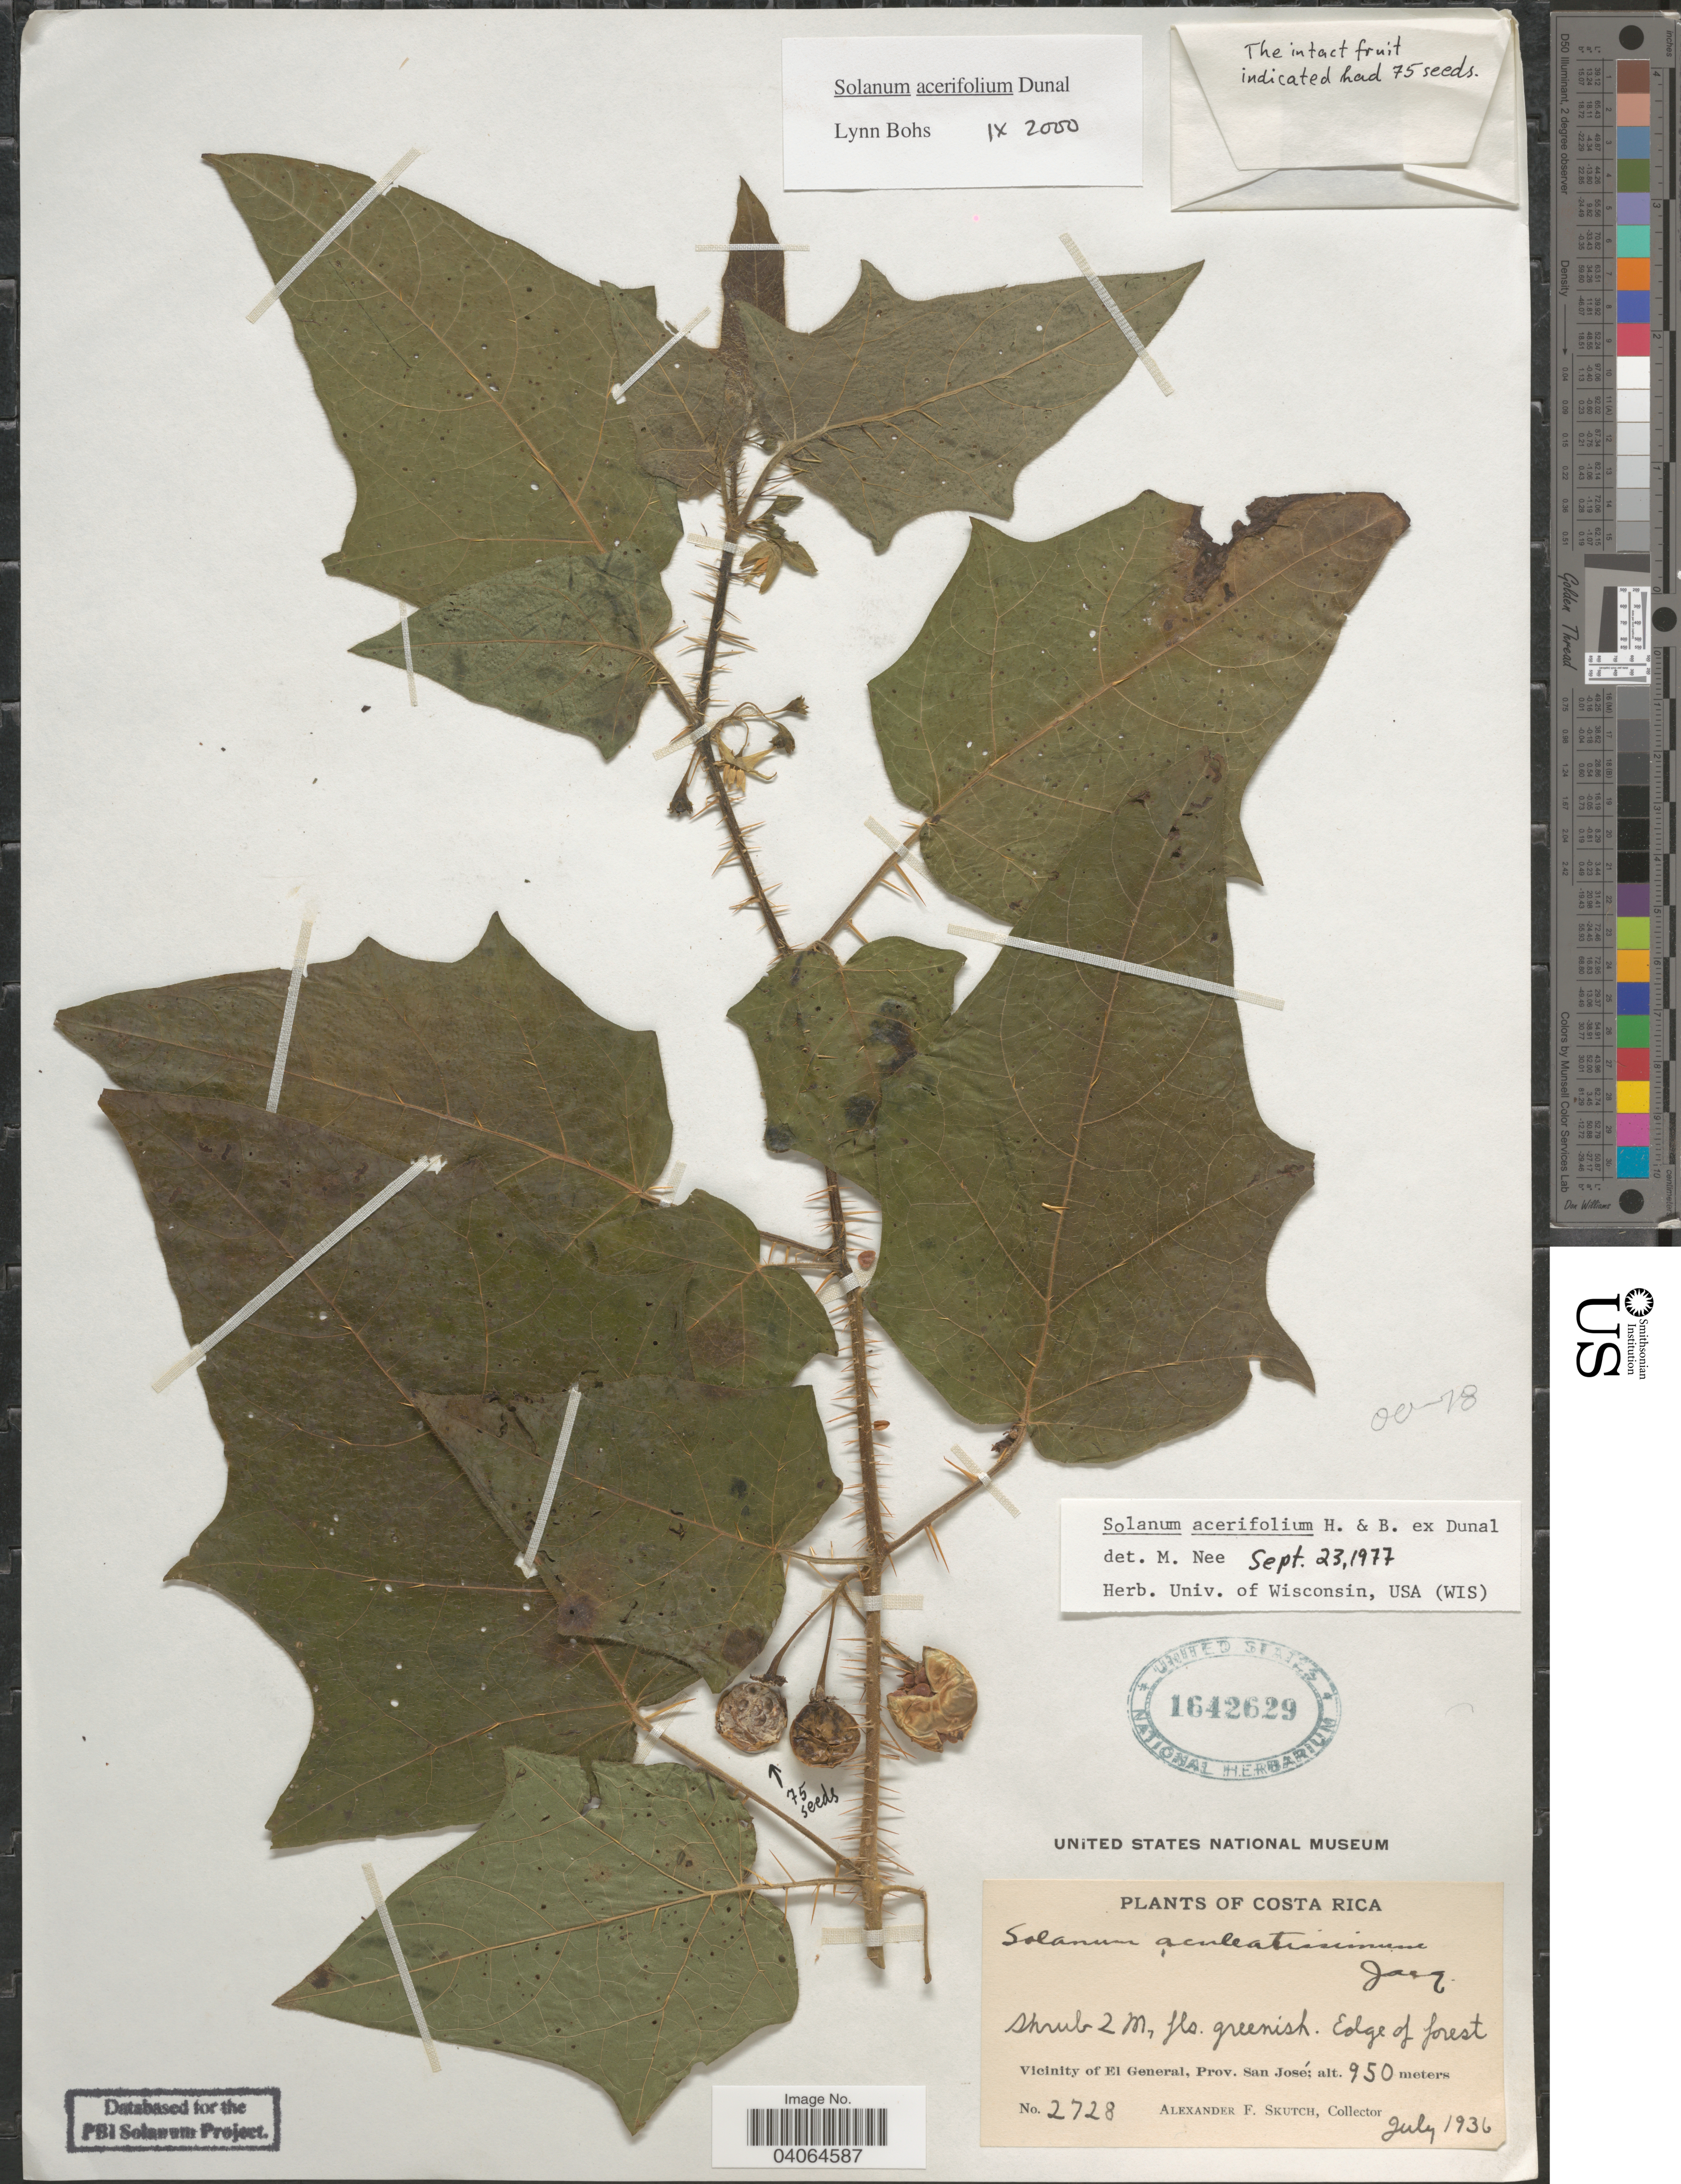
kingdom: Plantae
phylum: Tracheophyta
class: Magnoliopsida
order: Solanales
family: Solanaceae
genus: Solanum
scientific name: Solanum acerifolium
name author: Humb. & Bonpl. ex Dunal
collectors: A. F. Skutch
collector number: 2728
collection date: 1936-07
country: Costa Rica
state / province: San José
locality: Vicinity of El General.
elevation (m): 950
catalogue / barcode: US 1642629